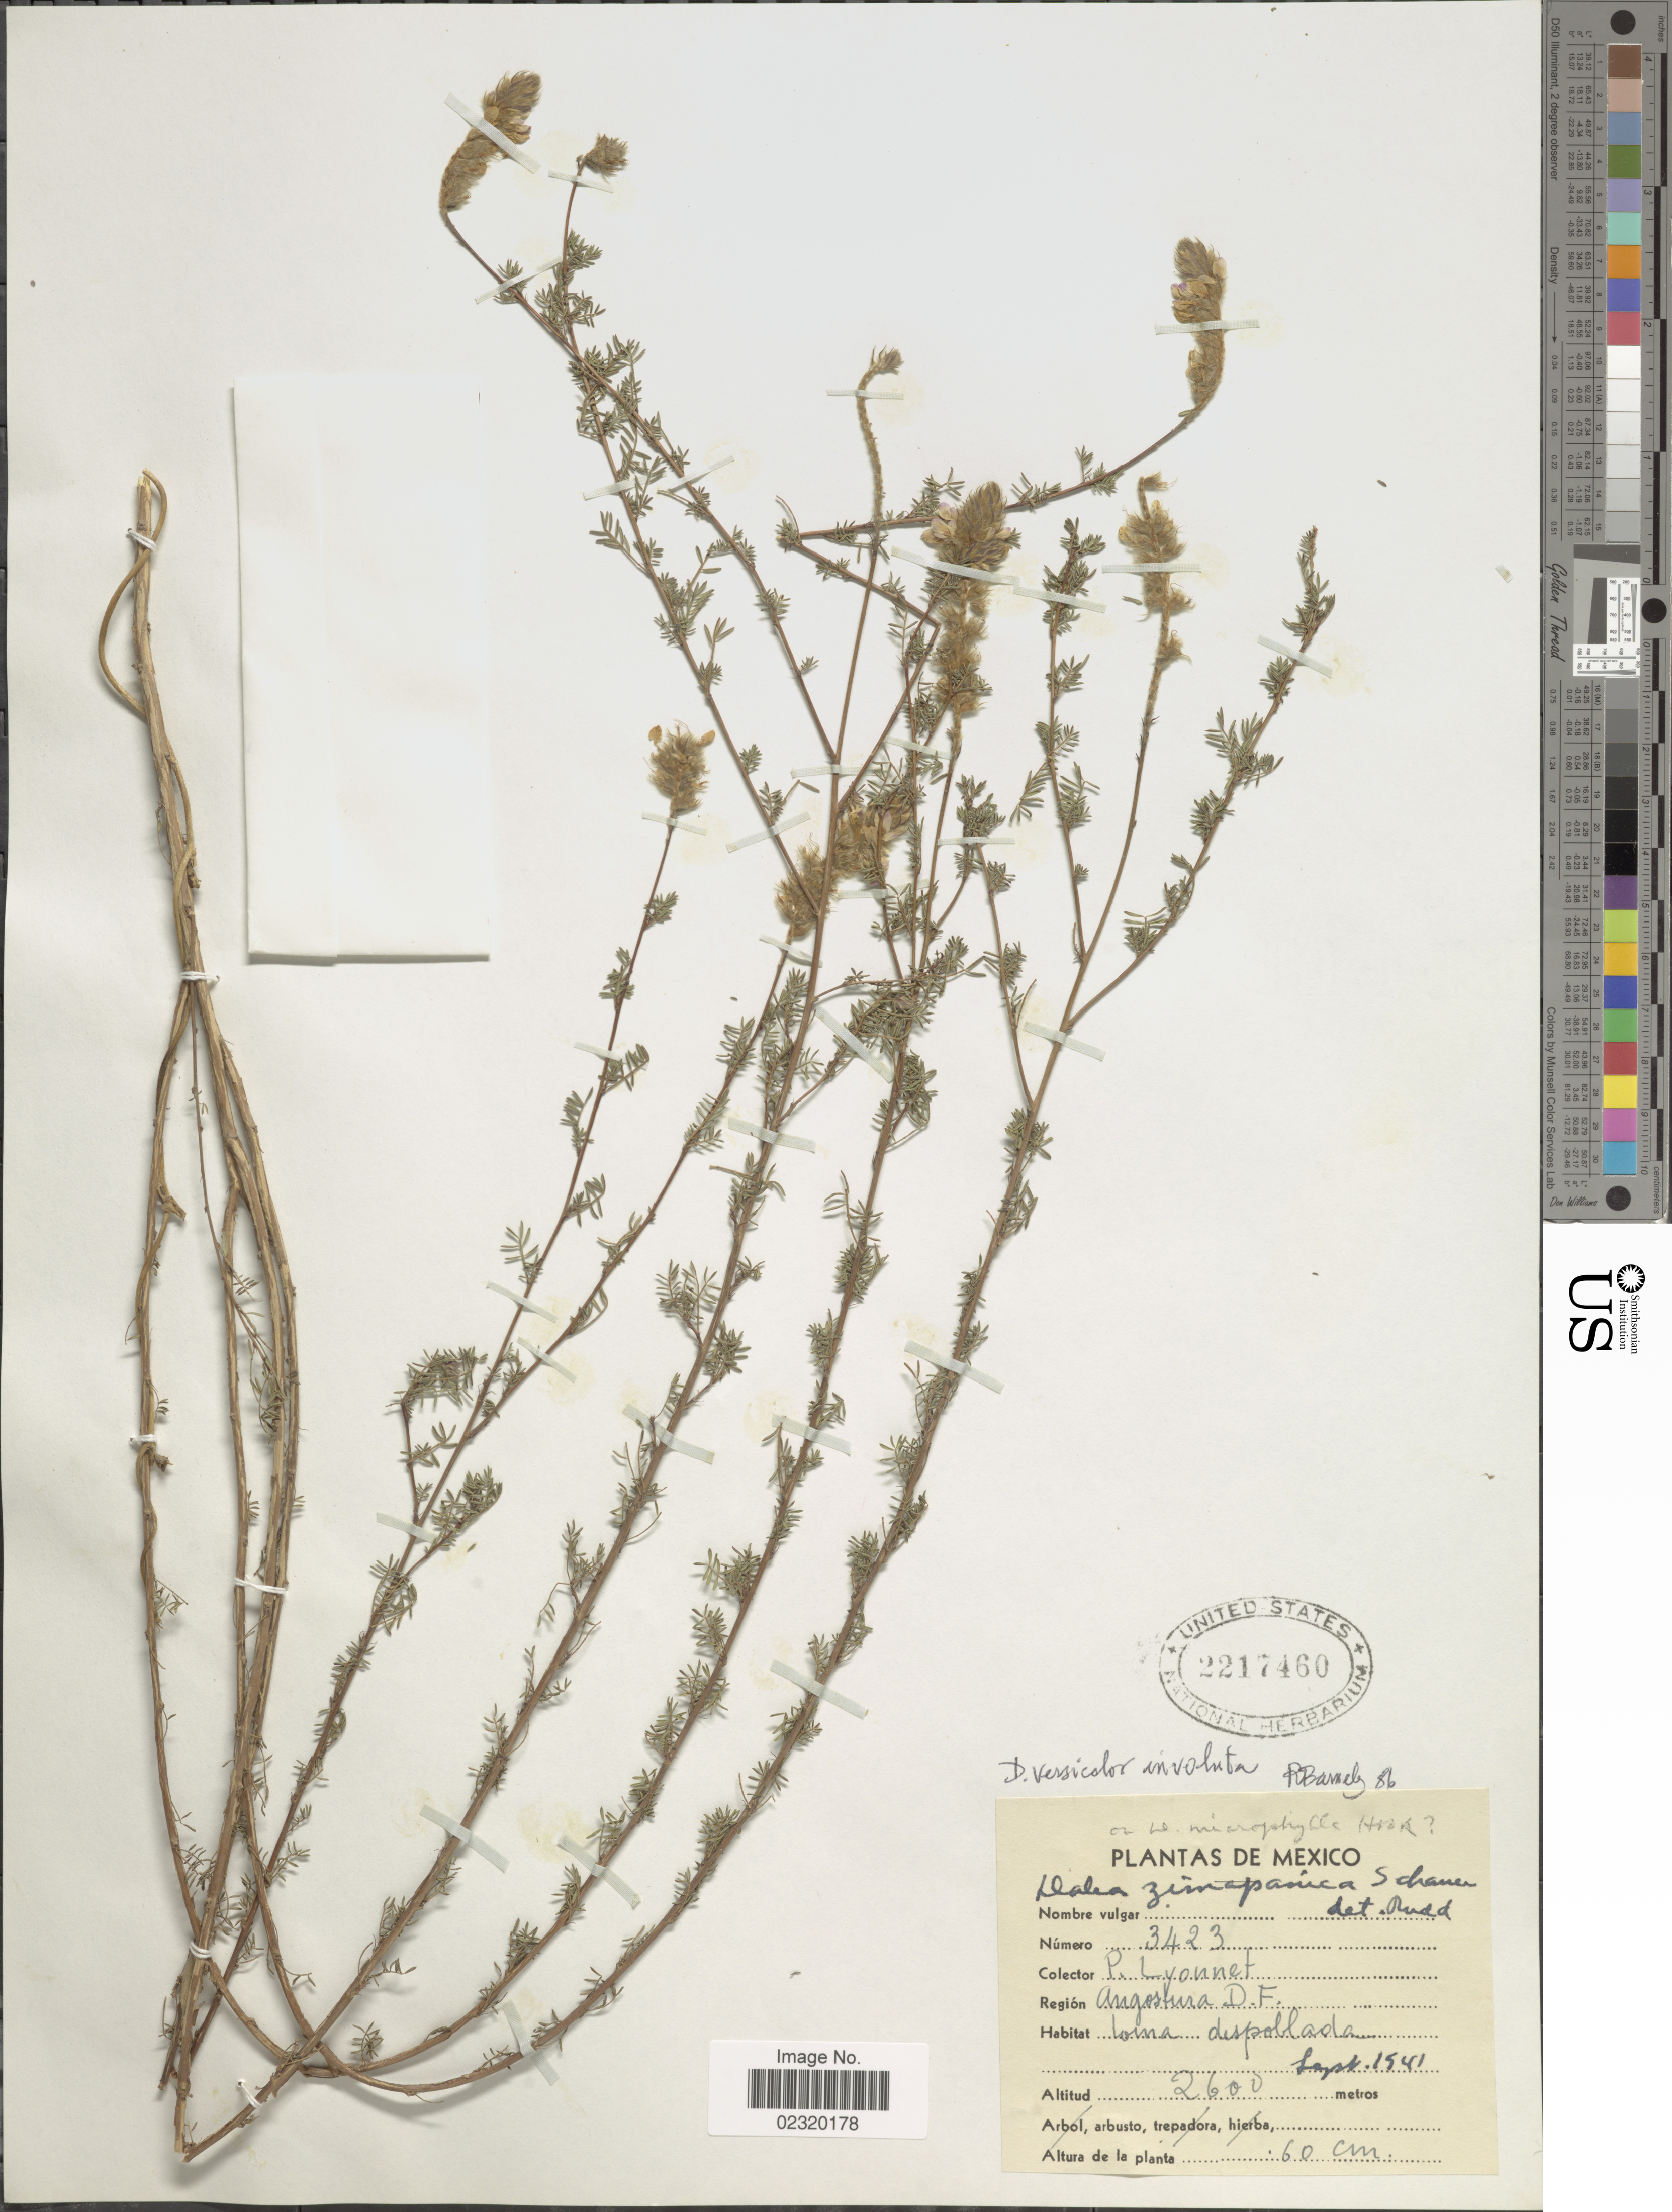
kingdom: Plantae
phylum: Tracheophyta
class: Magnoliopsida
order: Fabales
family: Fabaceae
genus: Dalea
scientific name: Dalea versicolor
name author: Zucc.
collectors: P. Lyonnet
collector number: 3423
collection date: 1941-09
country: Mexico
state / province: Distrito Federal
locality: Región Angostura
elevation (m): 2600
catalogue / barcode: US 2217460